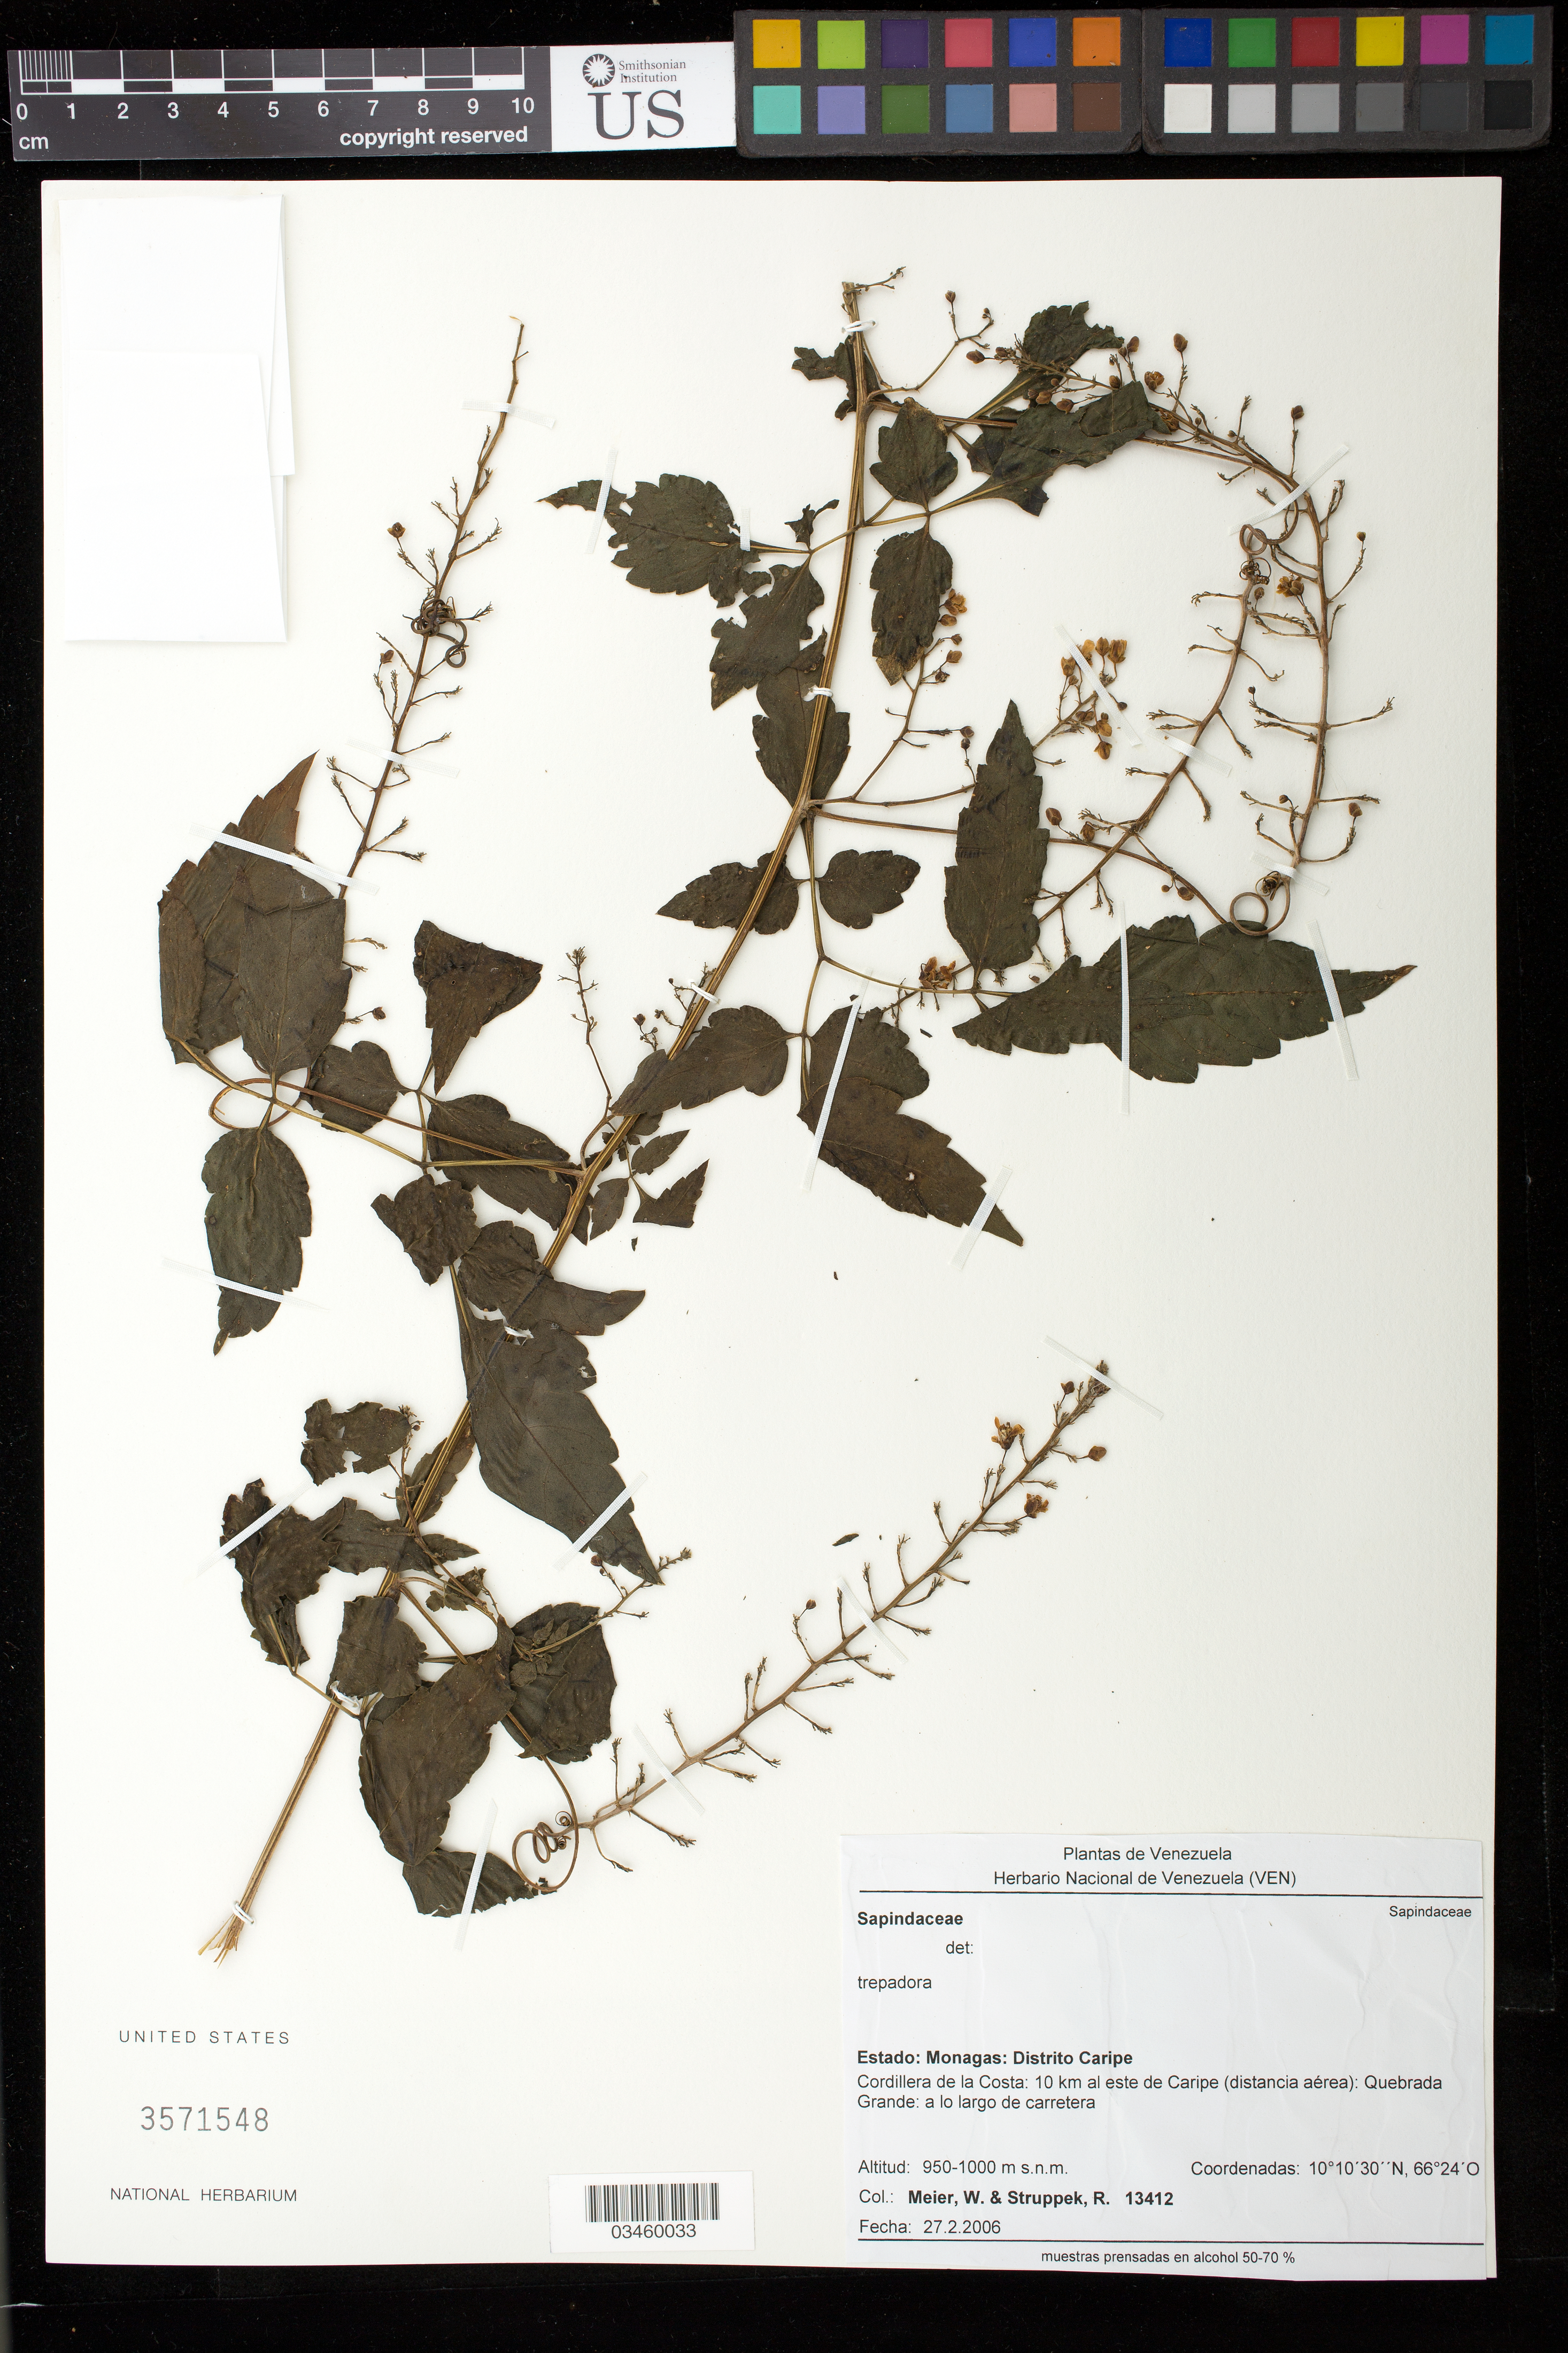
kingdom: Plantae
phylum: Tracheophyta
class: Magnoliopsida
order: Sapindales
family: Sapindaceae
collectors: W. Meier & R. Struppek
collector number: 13412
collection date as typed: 27 Feb 2006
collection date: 2006-02-27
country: Venezuela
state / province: Monagas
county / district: Caripe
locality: Cordillera de la Costa: 10 km E de Caripe (distancia aérea): Quebrada Grande.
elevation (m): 950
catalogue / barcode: US 3571548